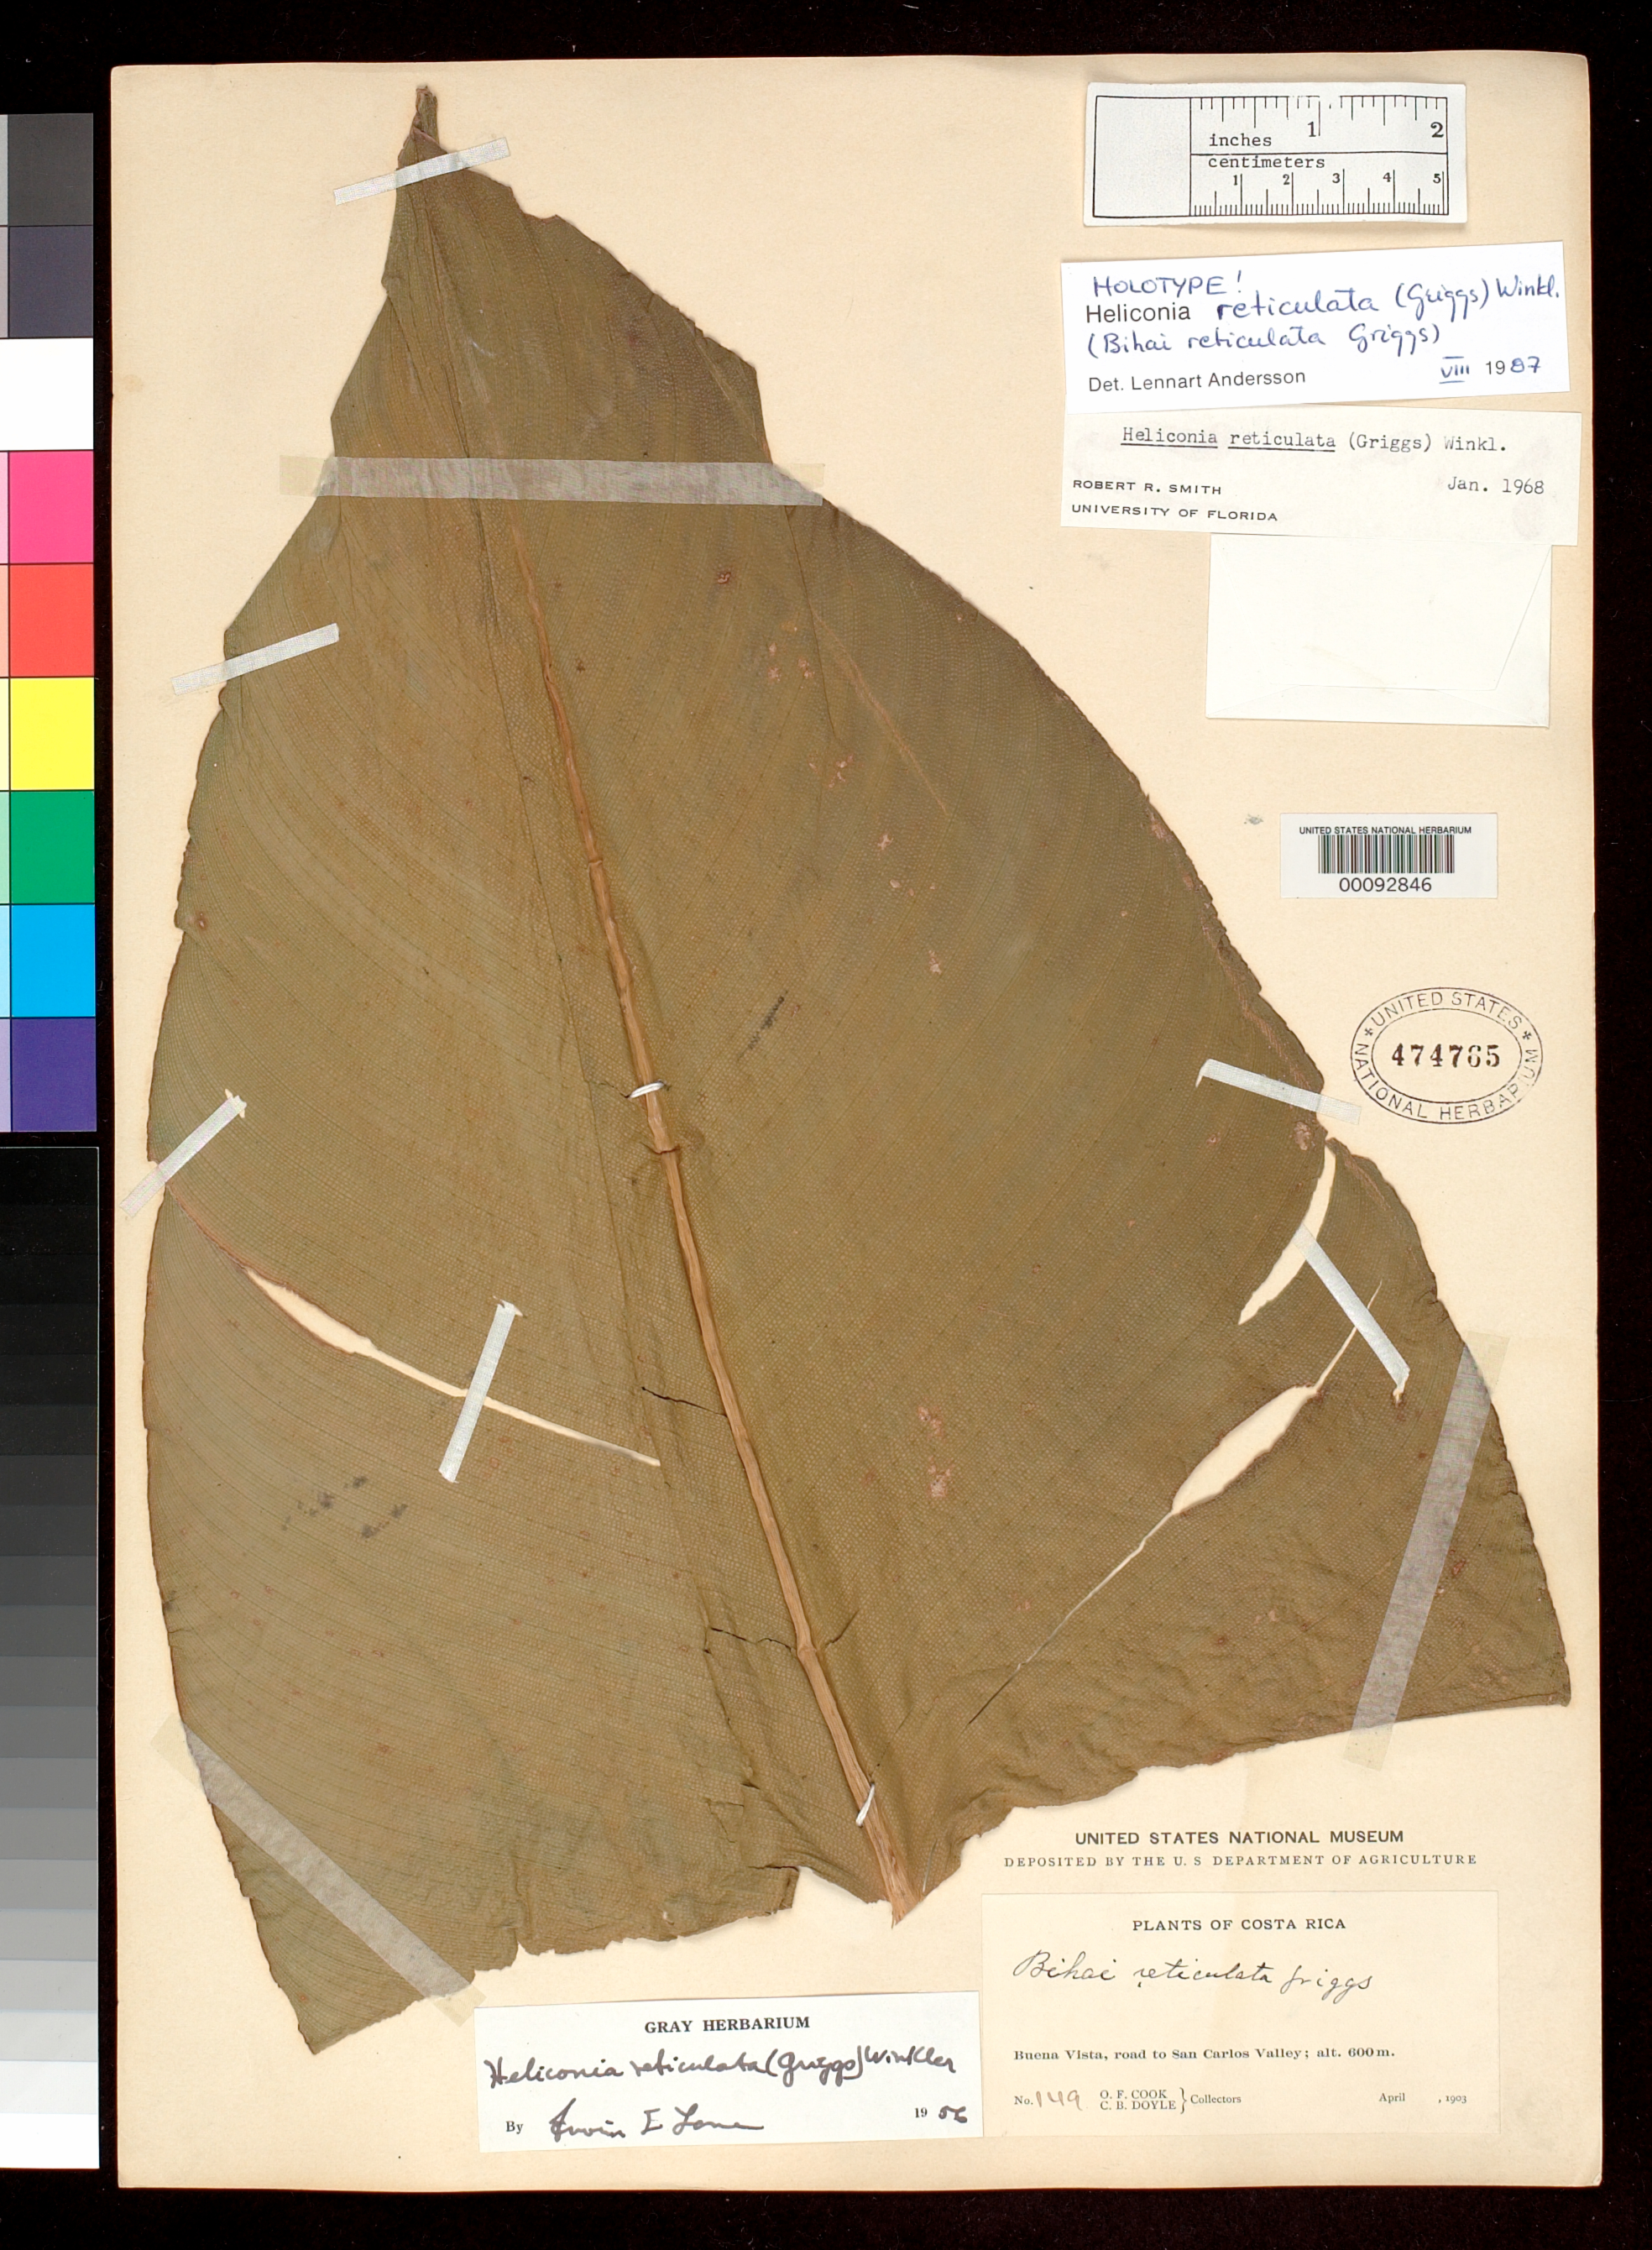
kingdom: Plantae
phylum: Tracheophyta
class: Liliopsida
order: Zingiberales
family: Heliconiaceae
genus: Bihai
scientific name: Bihai reticulata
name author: R.F. Griggs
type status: Holotype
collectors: O. F. Cook & G. Collins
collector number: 149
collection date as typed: Apr 1903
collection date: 1903-04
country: Costa Rica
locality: Buena Vista, road to San Carlos Valley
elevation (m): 600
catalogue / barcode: US 474765